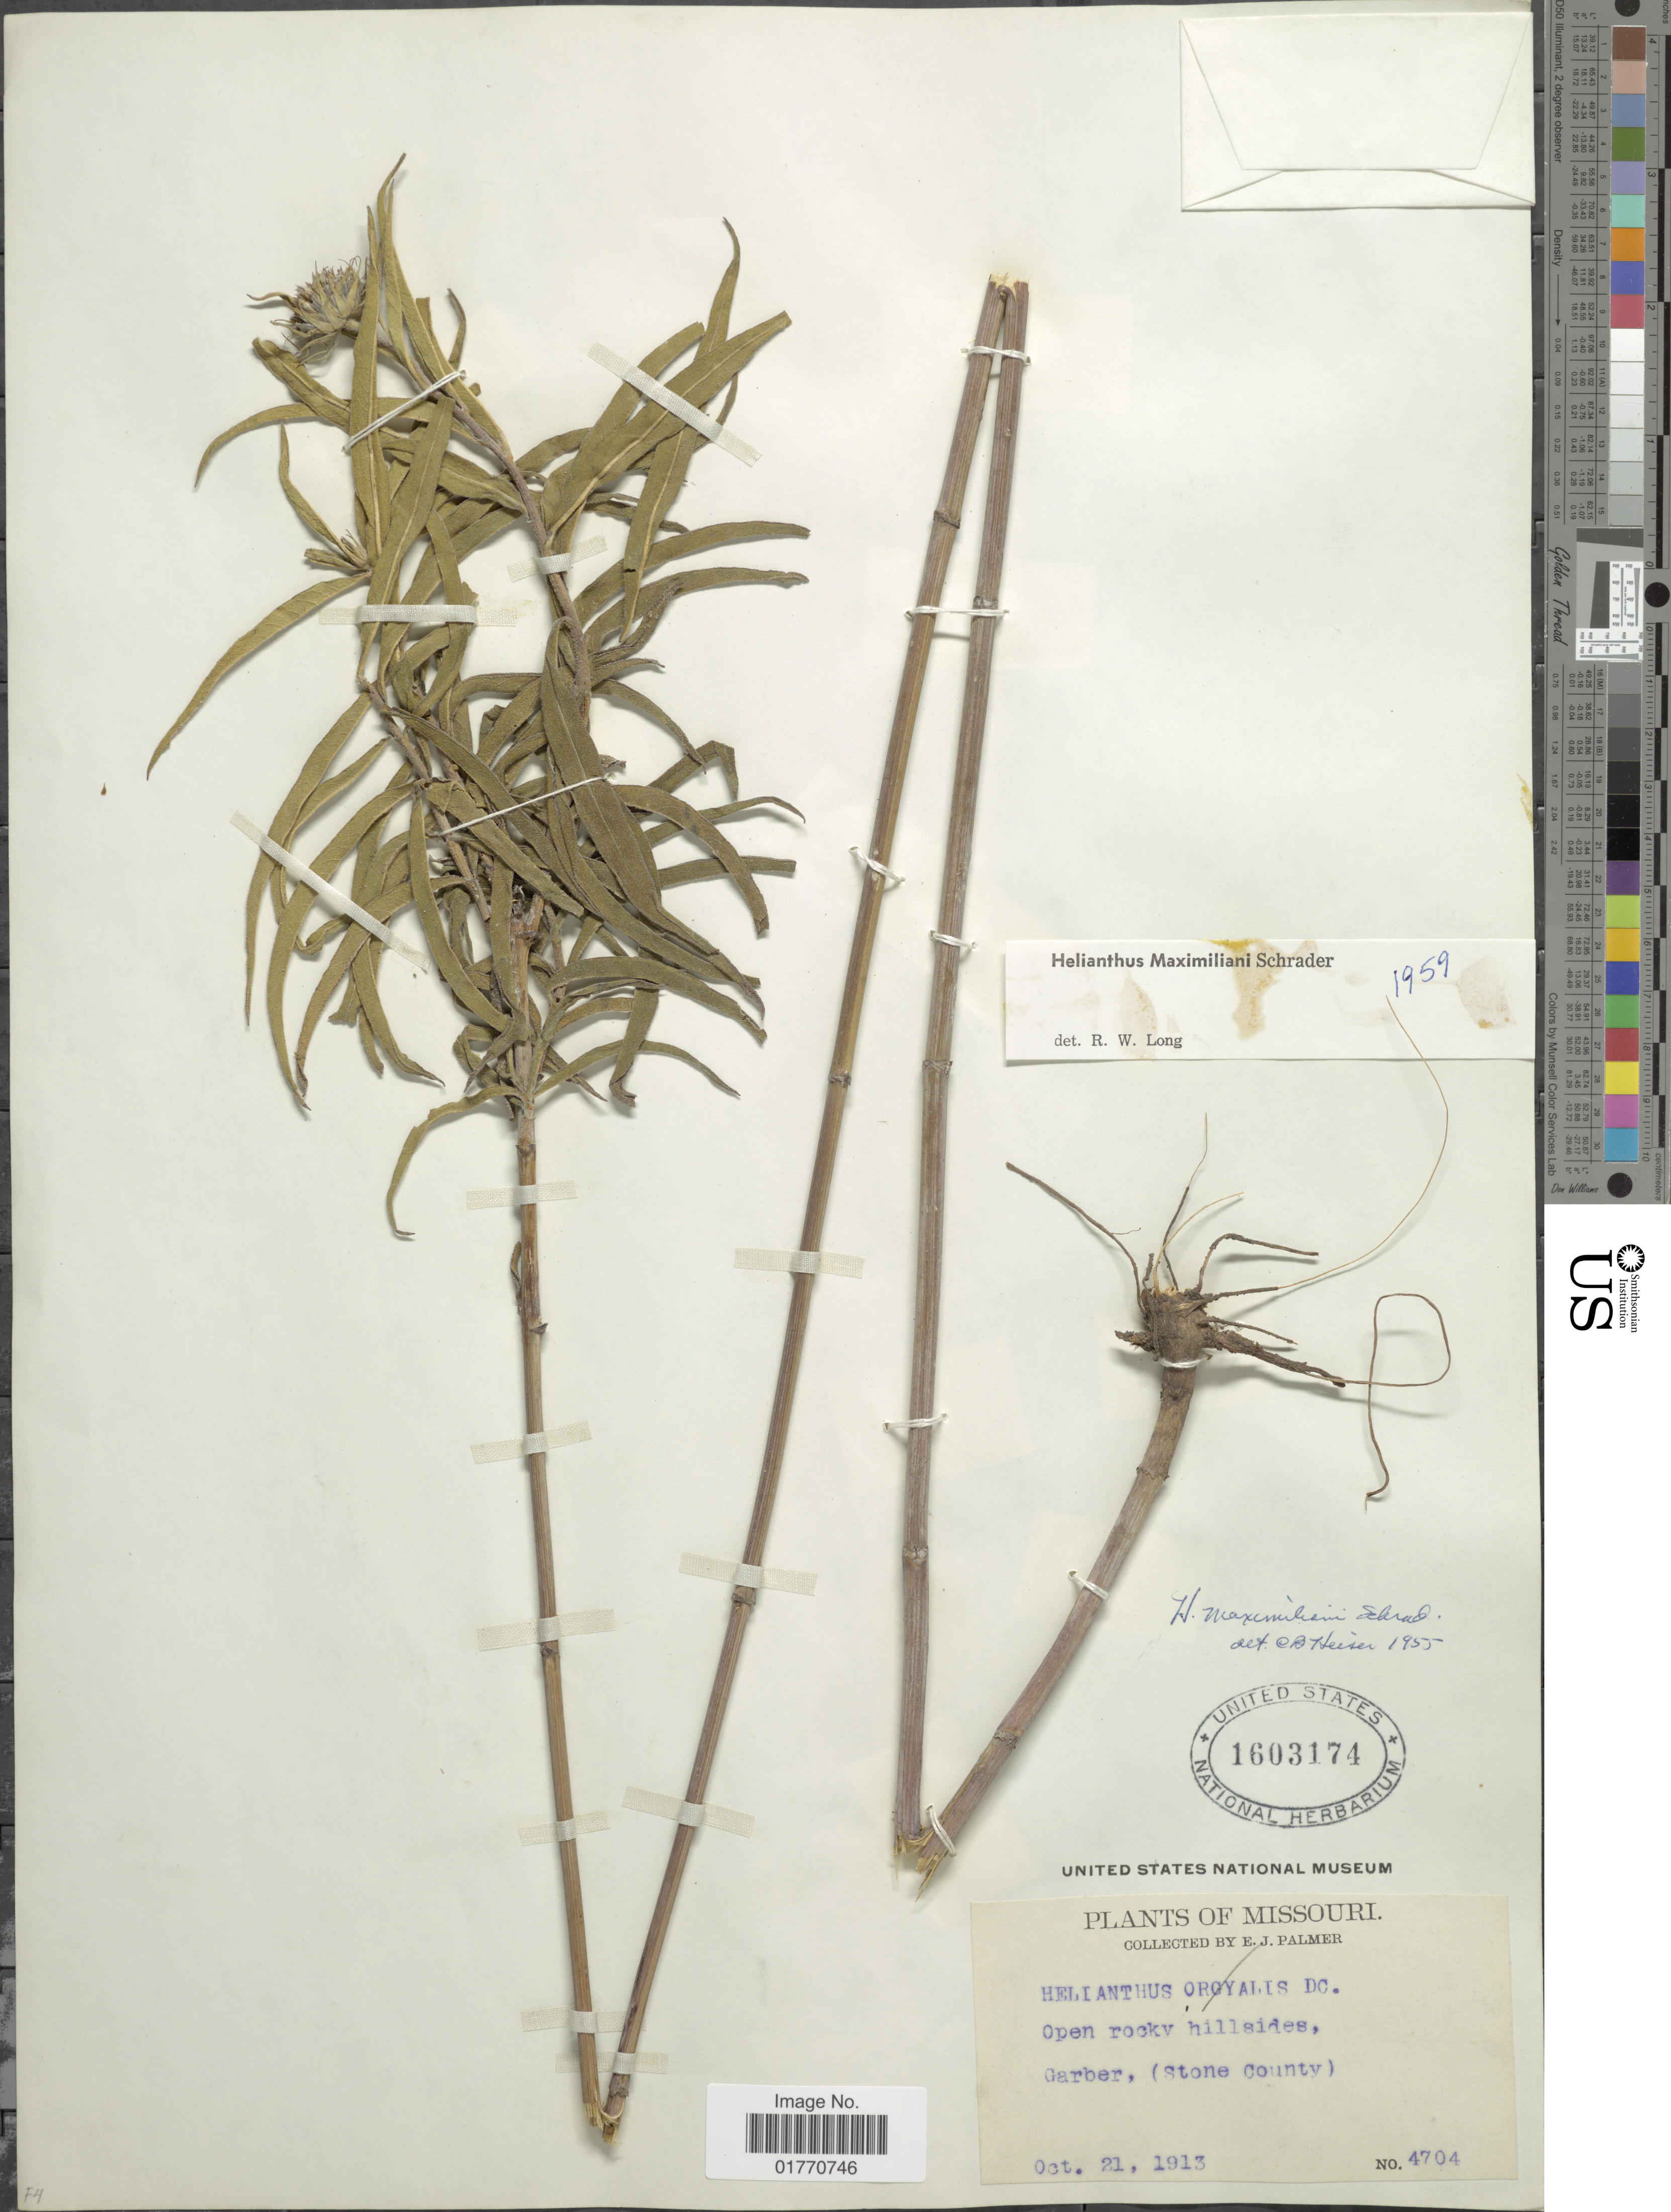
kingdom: Plantae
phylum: Tracheophyta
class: Magnoliopsida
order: Asterales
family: Asteraceae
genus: Helianthus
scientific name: Helianthus maximiliani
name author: Schrad.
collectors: E. J. Palmer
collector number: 4704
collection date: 1913-10-21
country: United States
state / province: Missouri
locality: Garber (Stone County)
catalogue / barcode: US 1603174